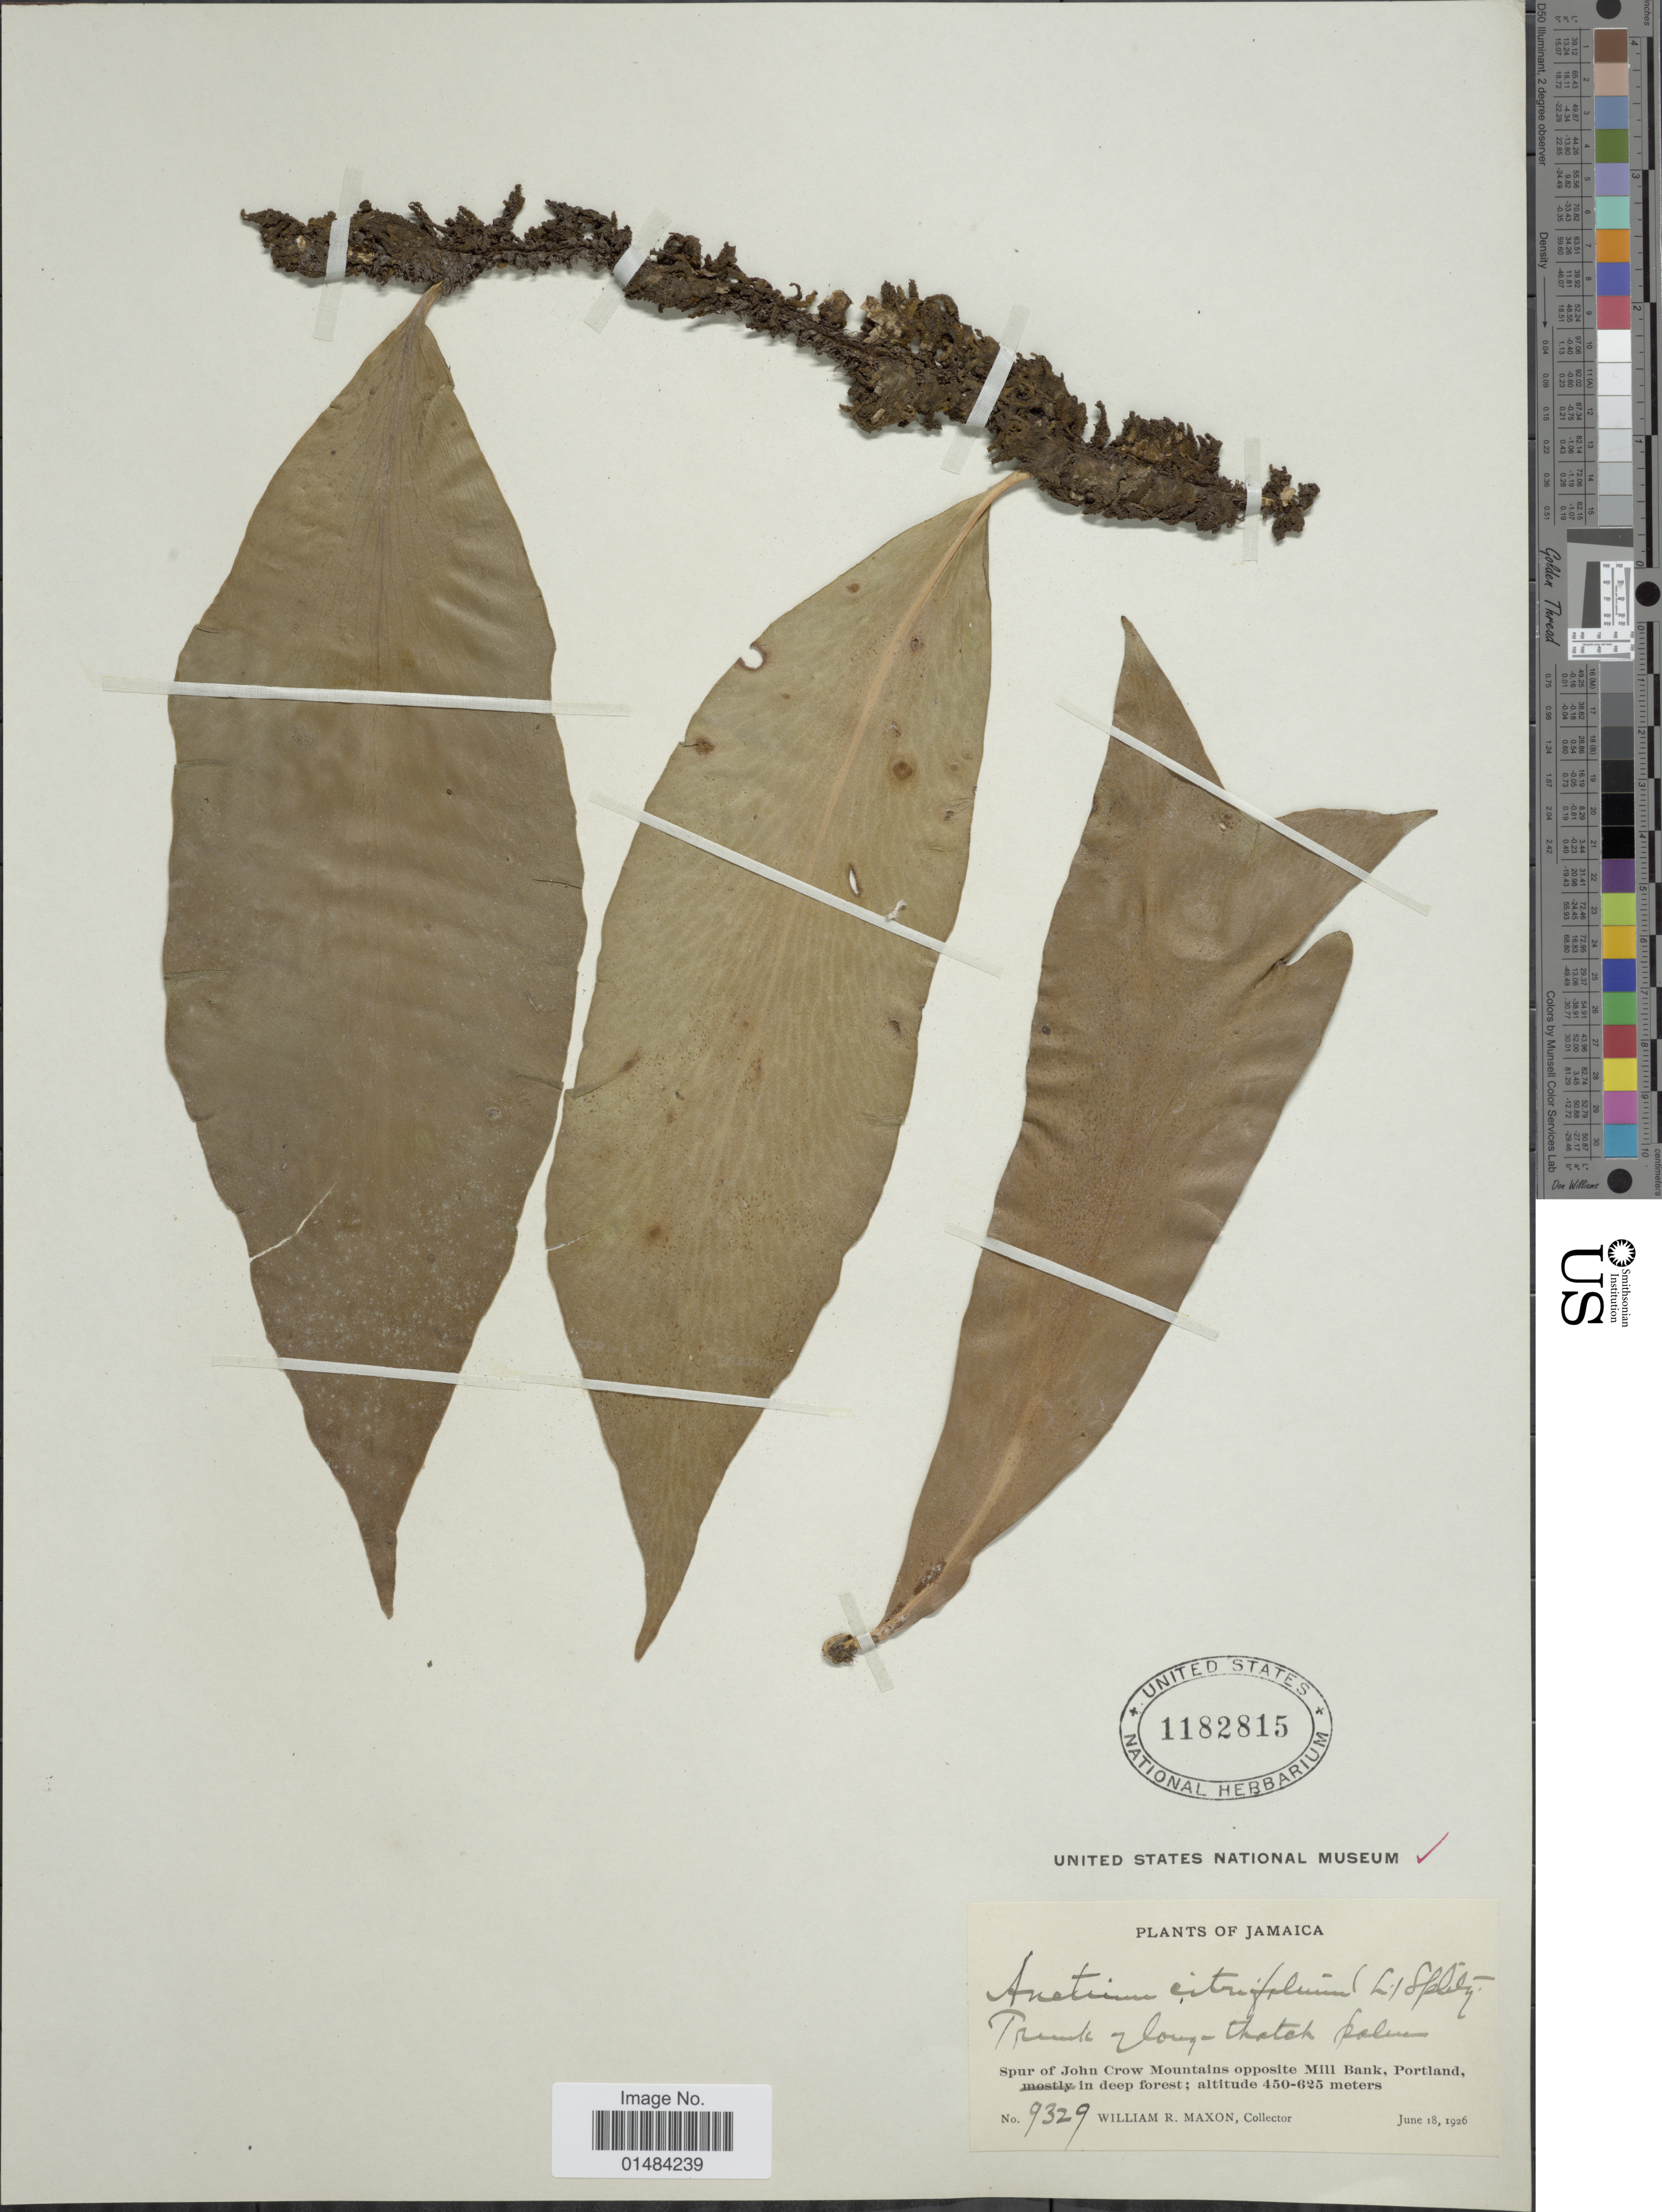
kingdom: Plantae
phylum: Tracheophyta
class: Polypodiopsida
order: Polypodiales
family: Pteridaceae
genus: Anetium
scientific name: Anetium citrifolium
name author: (L.) Splitg.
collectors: W. R. Maxon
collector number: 9329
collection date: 1926-06-18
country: Jamaica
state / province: Portland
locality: Jamaica, Spur of John Crow Mountains opposite Mill Bank.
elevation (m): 450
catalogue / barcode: US 1182815